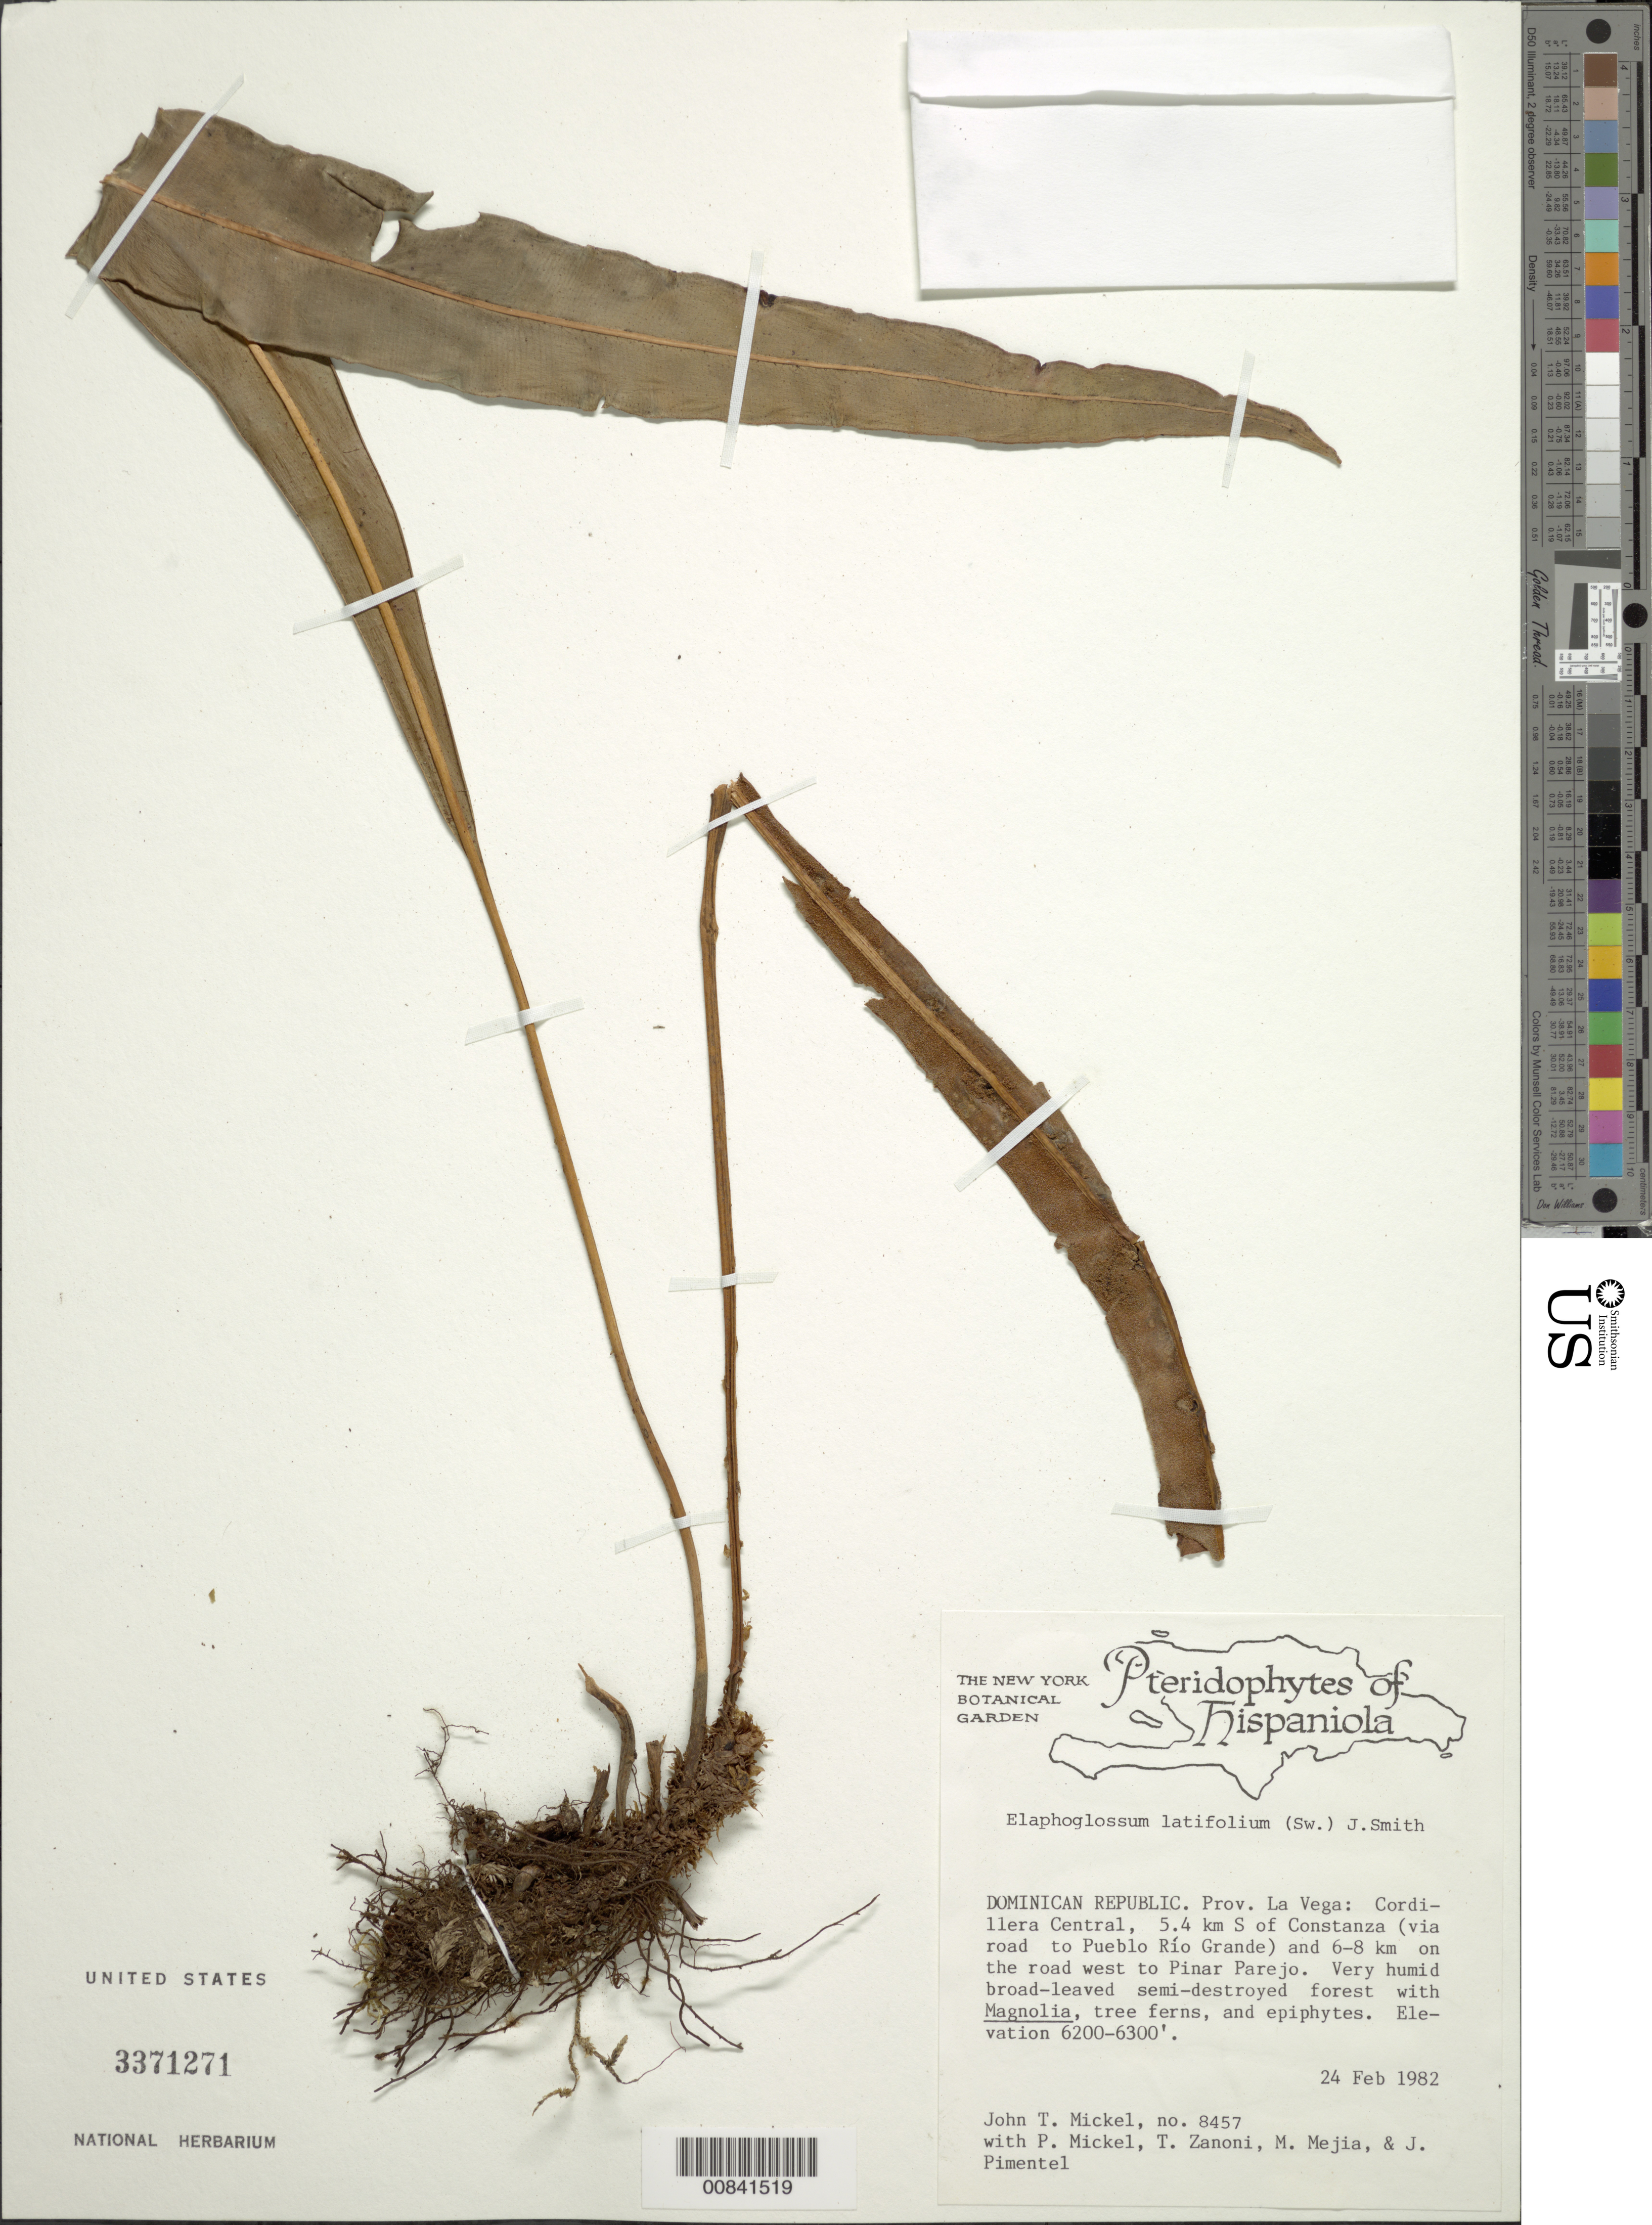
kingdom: Plantae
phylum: Tracheophyta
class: Polypodiopsida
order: Polypodiales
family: Dryopteridaceae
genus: Elaphoglossum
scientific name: Elaphoglossum longifolium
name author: J. Sm.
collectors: J. T. Mickel, P. Mickel, T. A. Zanoni, M. Mejia & J. Pimentel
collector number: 8457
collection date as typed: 24 Feb 1982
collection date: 1982-02-24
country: Dominican Republic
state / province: La Vega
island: Hispaniola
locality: Cordillera Central, 5.4 km S of Constanza (via road to Pueblo Río Grande) and 6-8 km on road W to Pinar Parejo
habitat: Very humid broad-leaved semi-destroyed forest with Magnolia, tree ferns, and epiphytes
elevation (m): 1890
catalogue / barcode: US 3371271